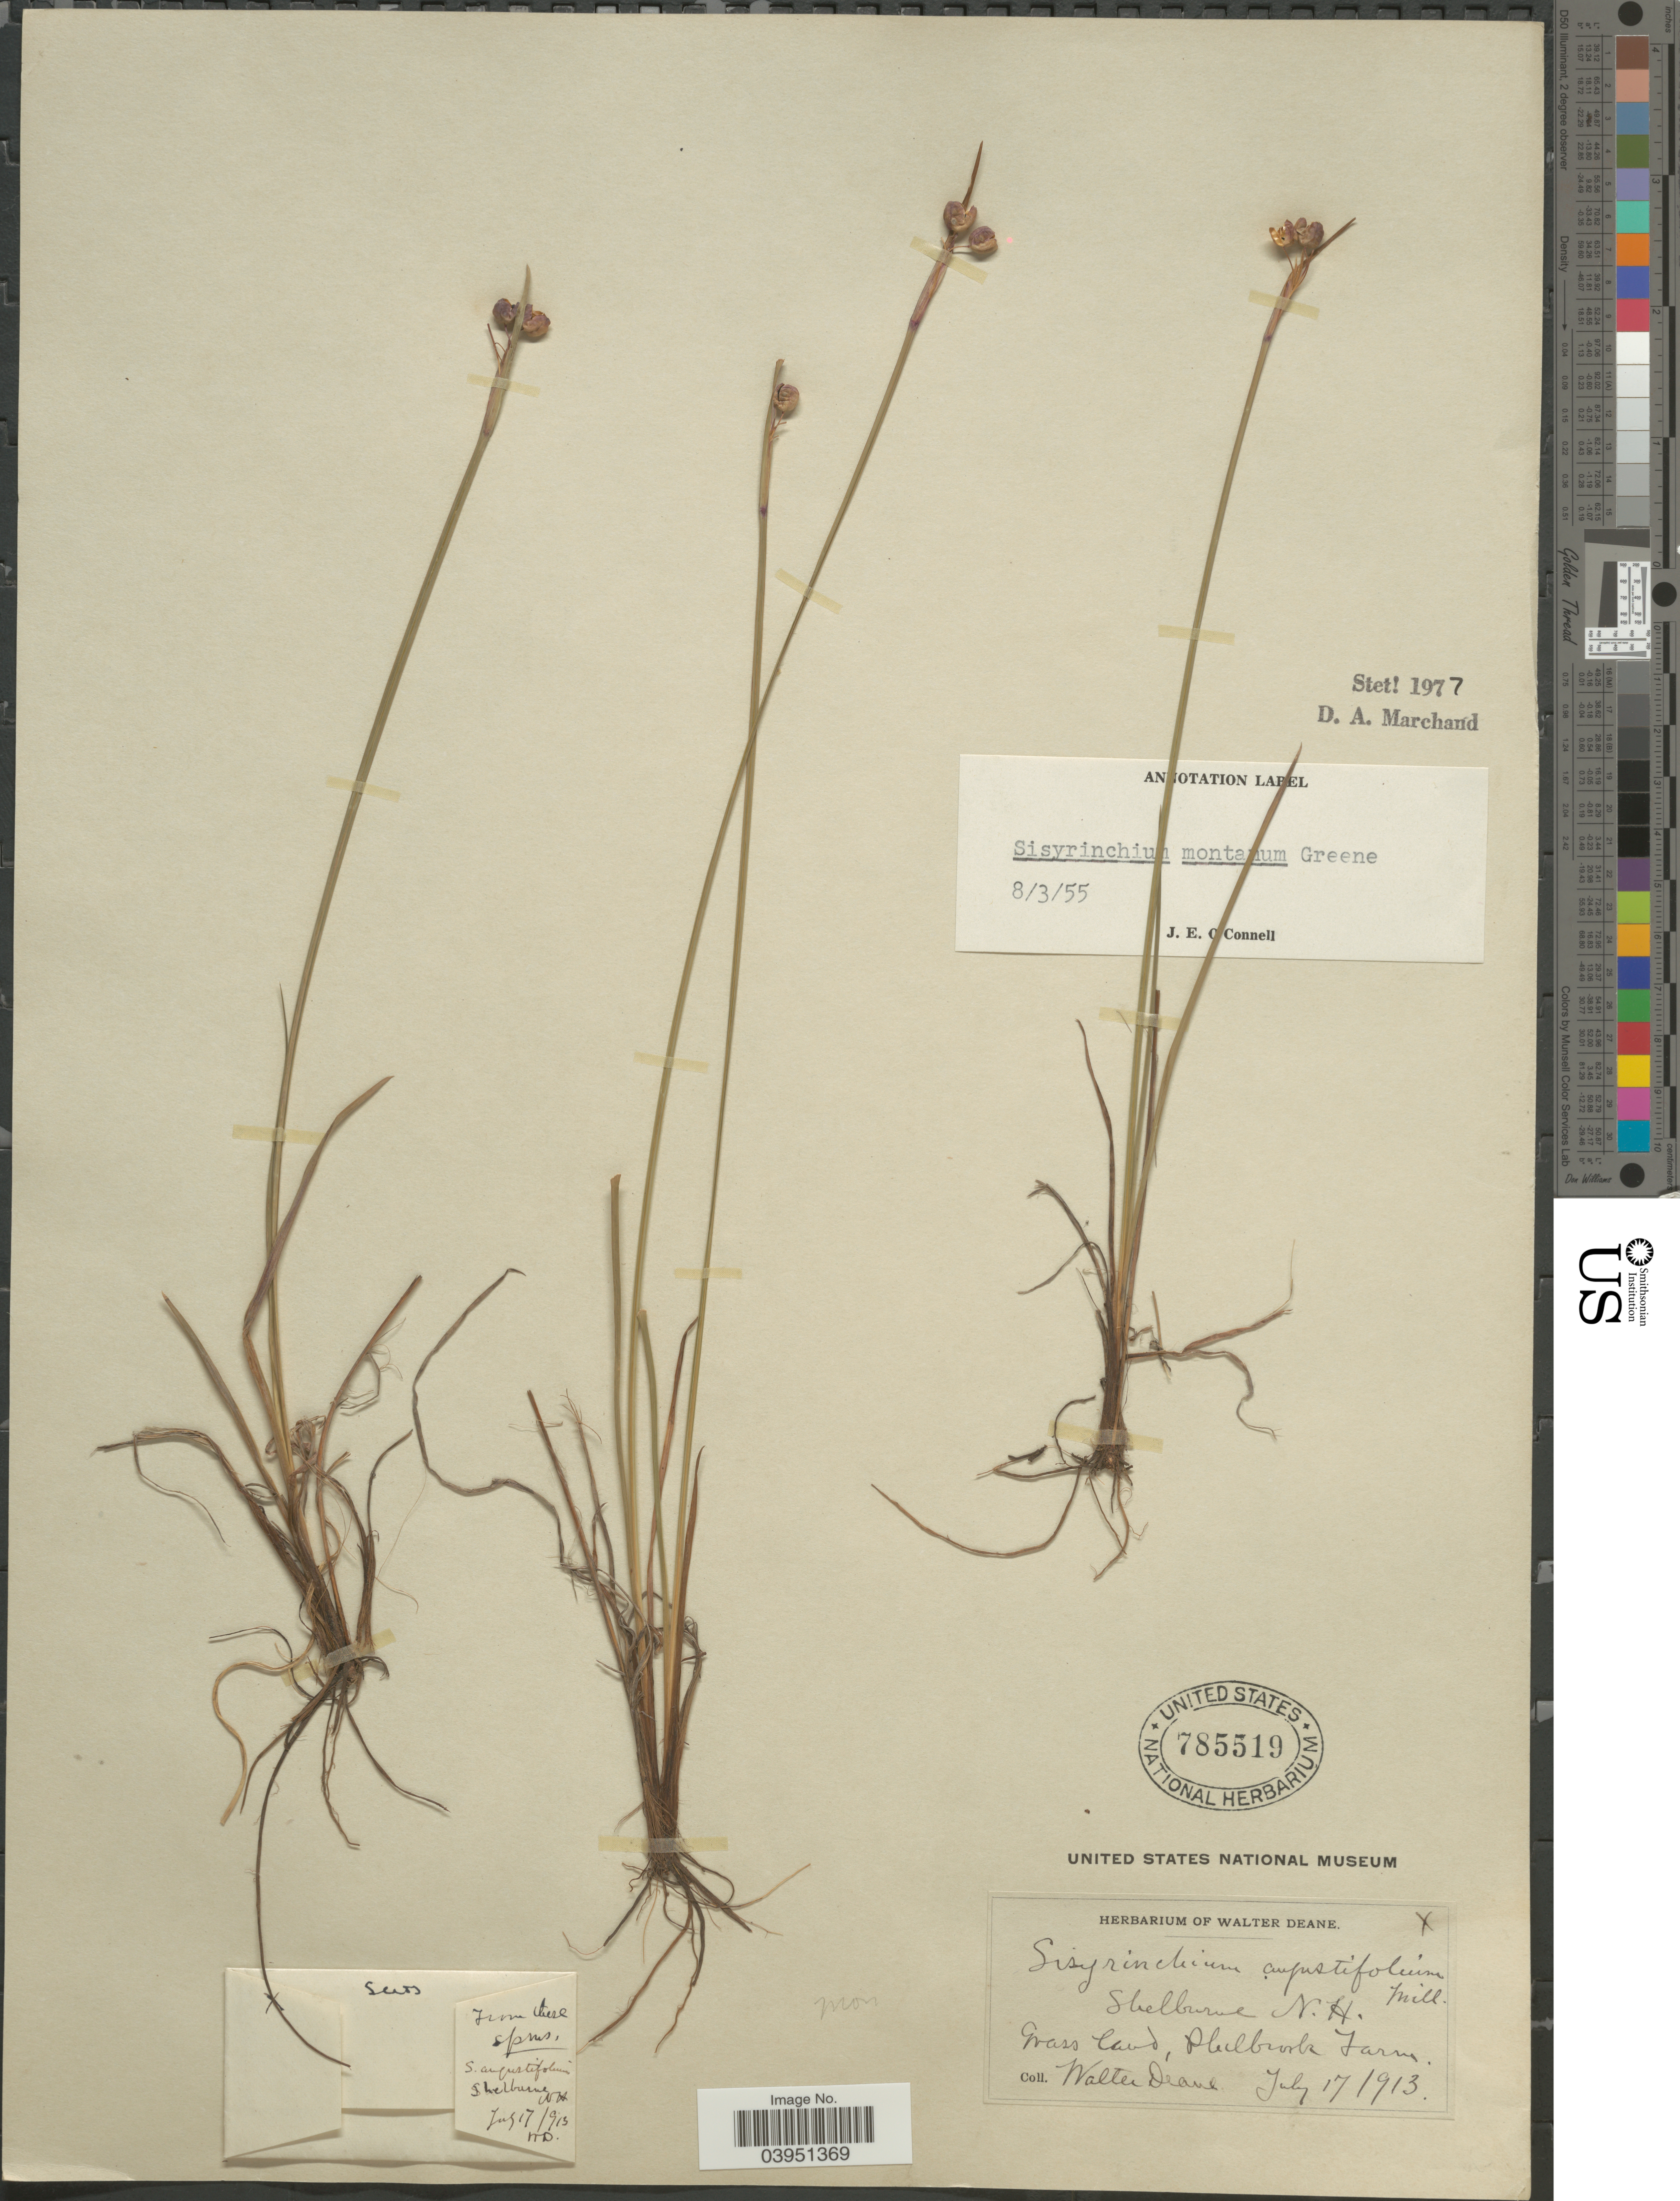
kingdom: Plantae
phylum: Tracheophyta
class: Liliopsida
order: Asparagales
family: Iridaceae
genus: Sisyrinchium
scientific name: Sisyrinchium montanum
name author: Greene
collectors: W. Deane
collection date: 1913-07-17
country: United States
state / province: New Hampshire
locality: Shelburne. Grass land, Philbrook Farm.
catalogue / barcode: US 785519